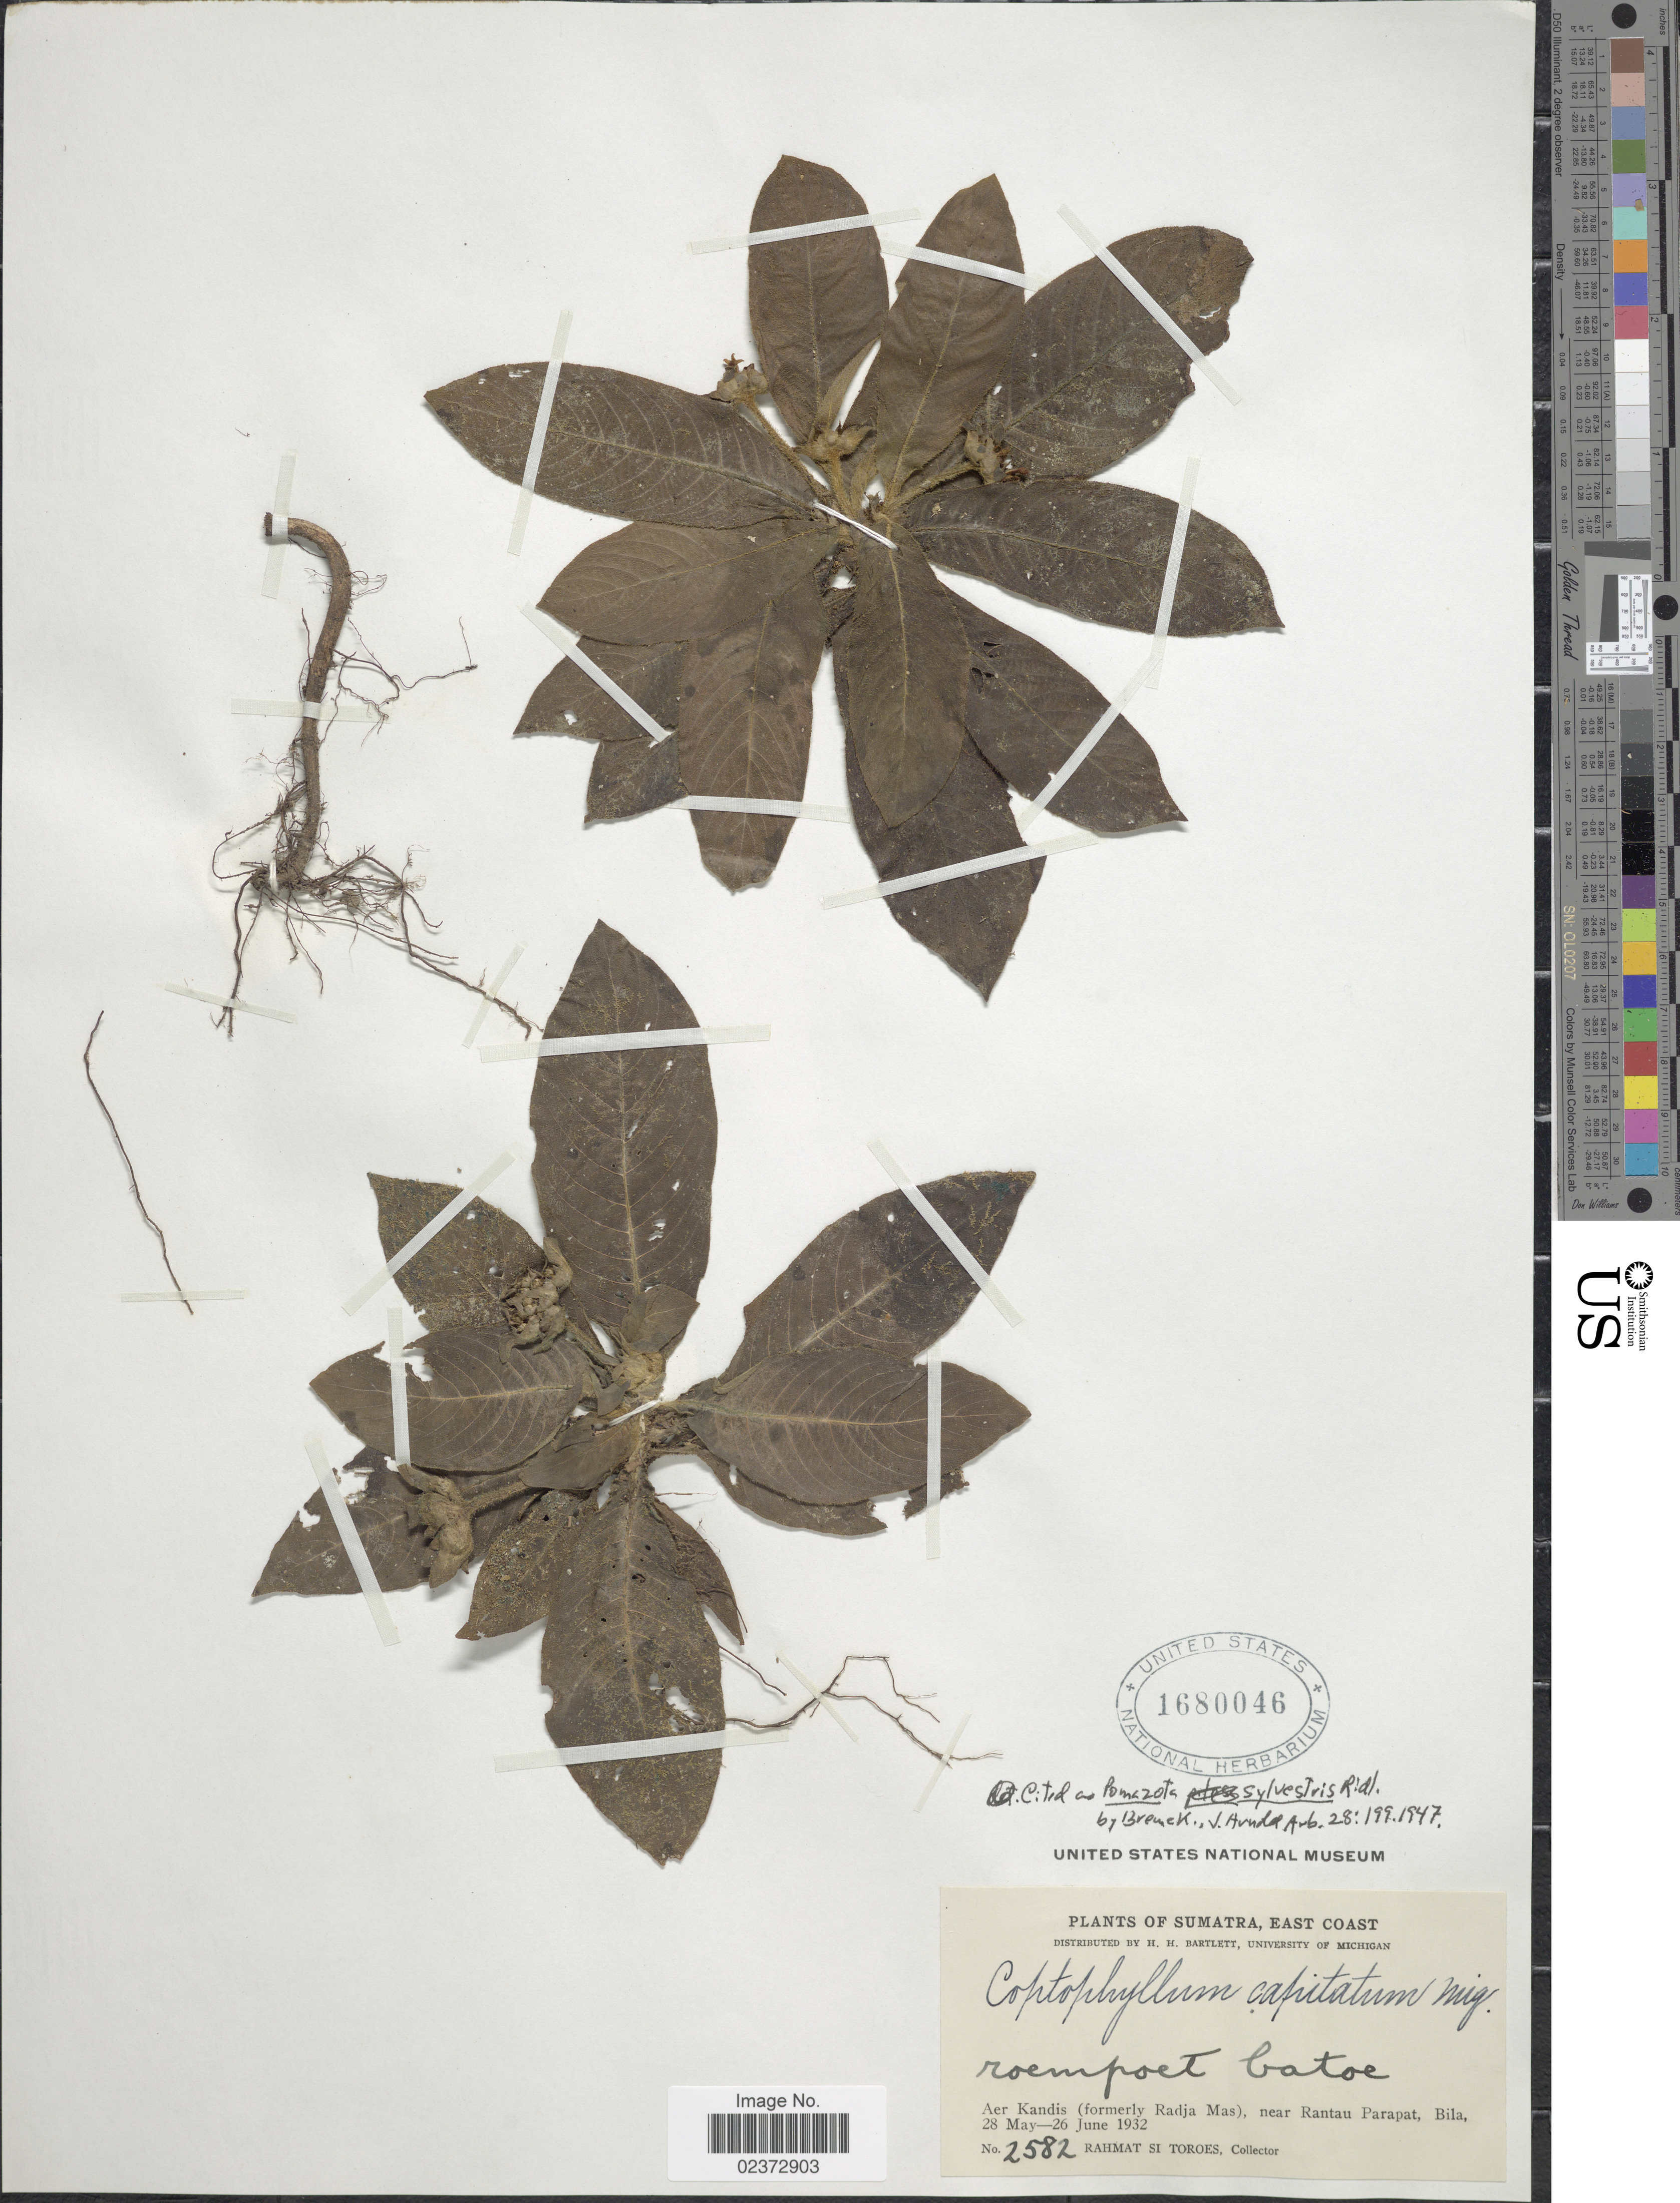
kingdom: Plantae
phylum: Tracheophyta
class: Magnoliopsida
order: Gentianales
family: Rubiaceae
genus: Coptophyllum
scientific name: Coptophyllum sylvestre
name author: (Ridl.) I.M. Turner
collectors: Rahmat Si Boeea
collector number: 2582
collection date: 1932-05-28/1932-06-26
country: Indonesia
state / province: Sumatra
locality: East Coast, Roempoet Batoe, Aer Kandis (formerly Radja Mas), near Rantau Parapat, Bila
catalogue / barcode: US 1680046